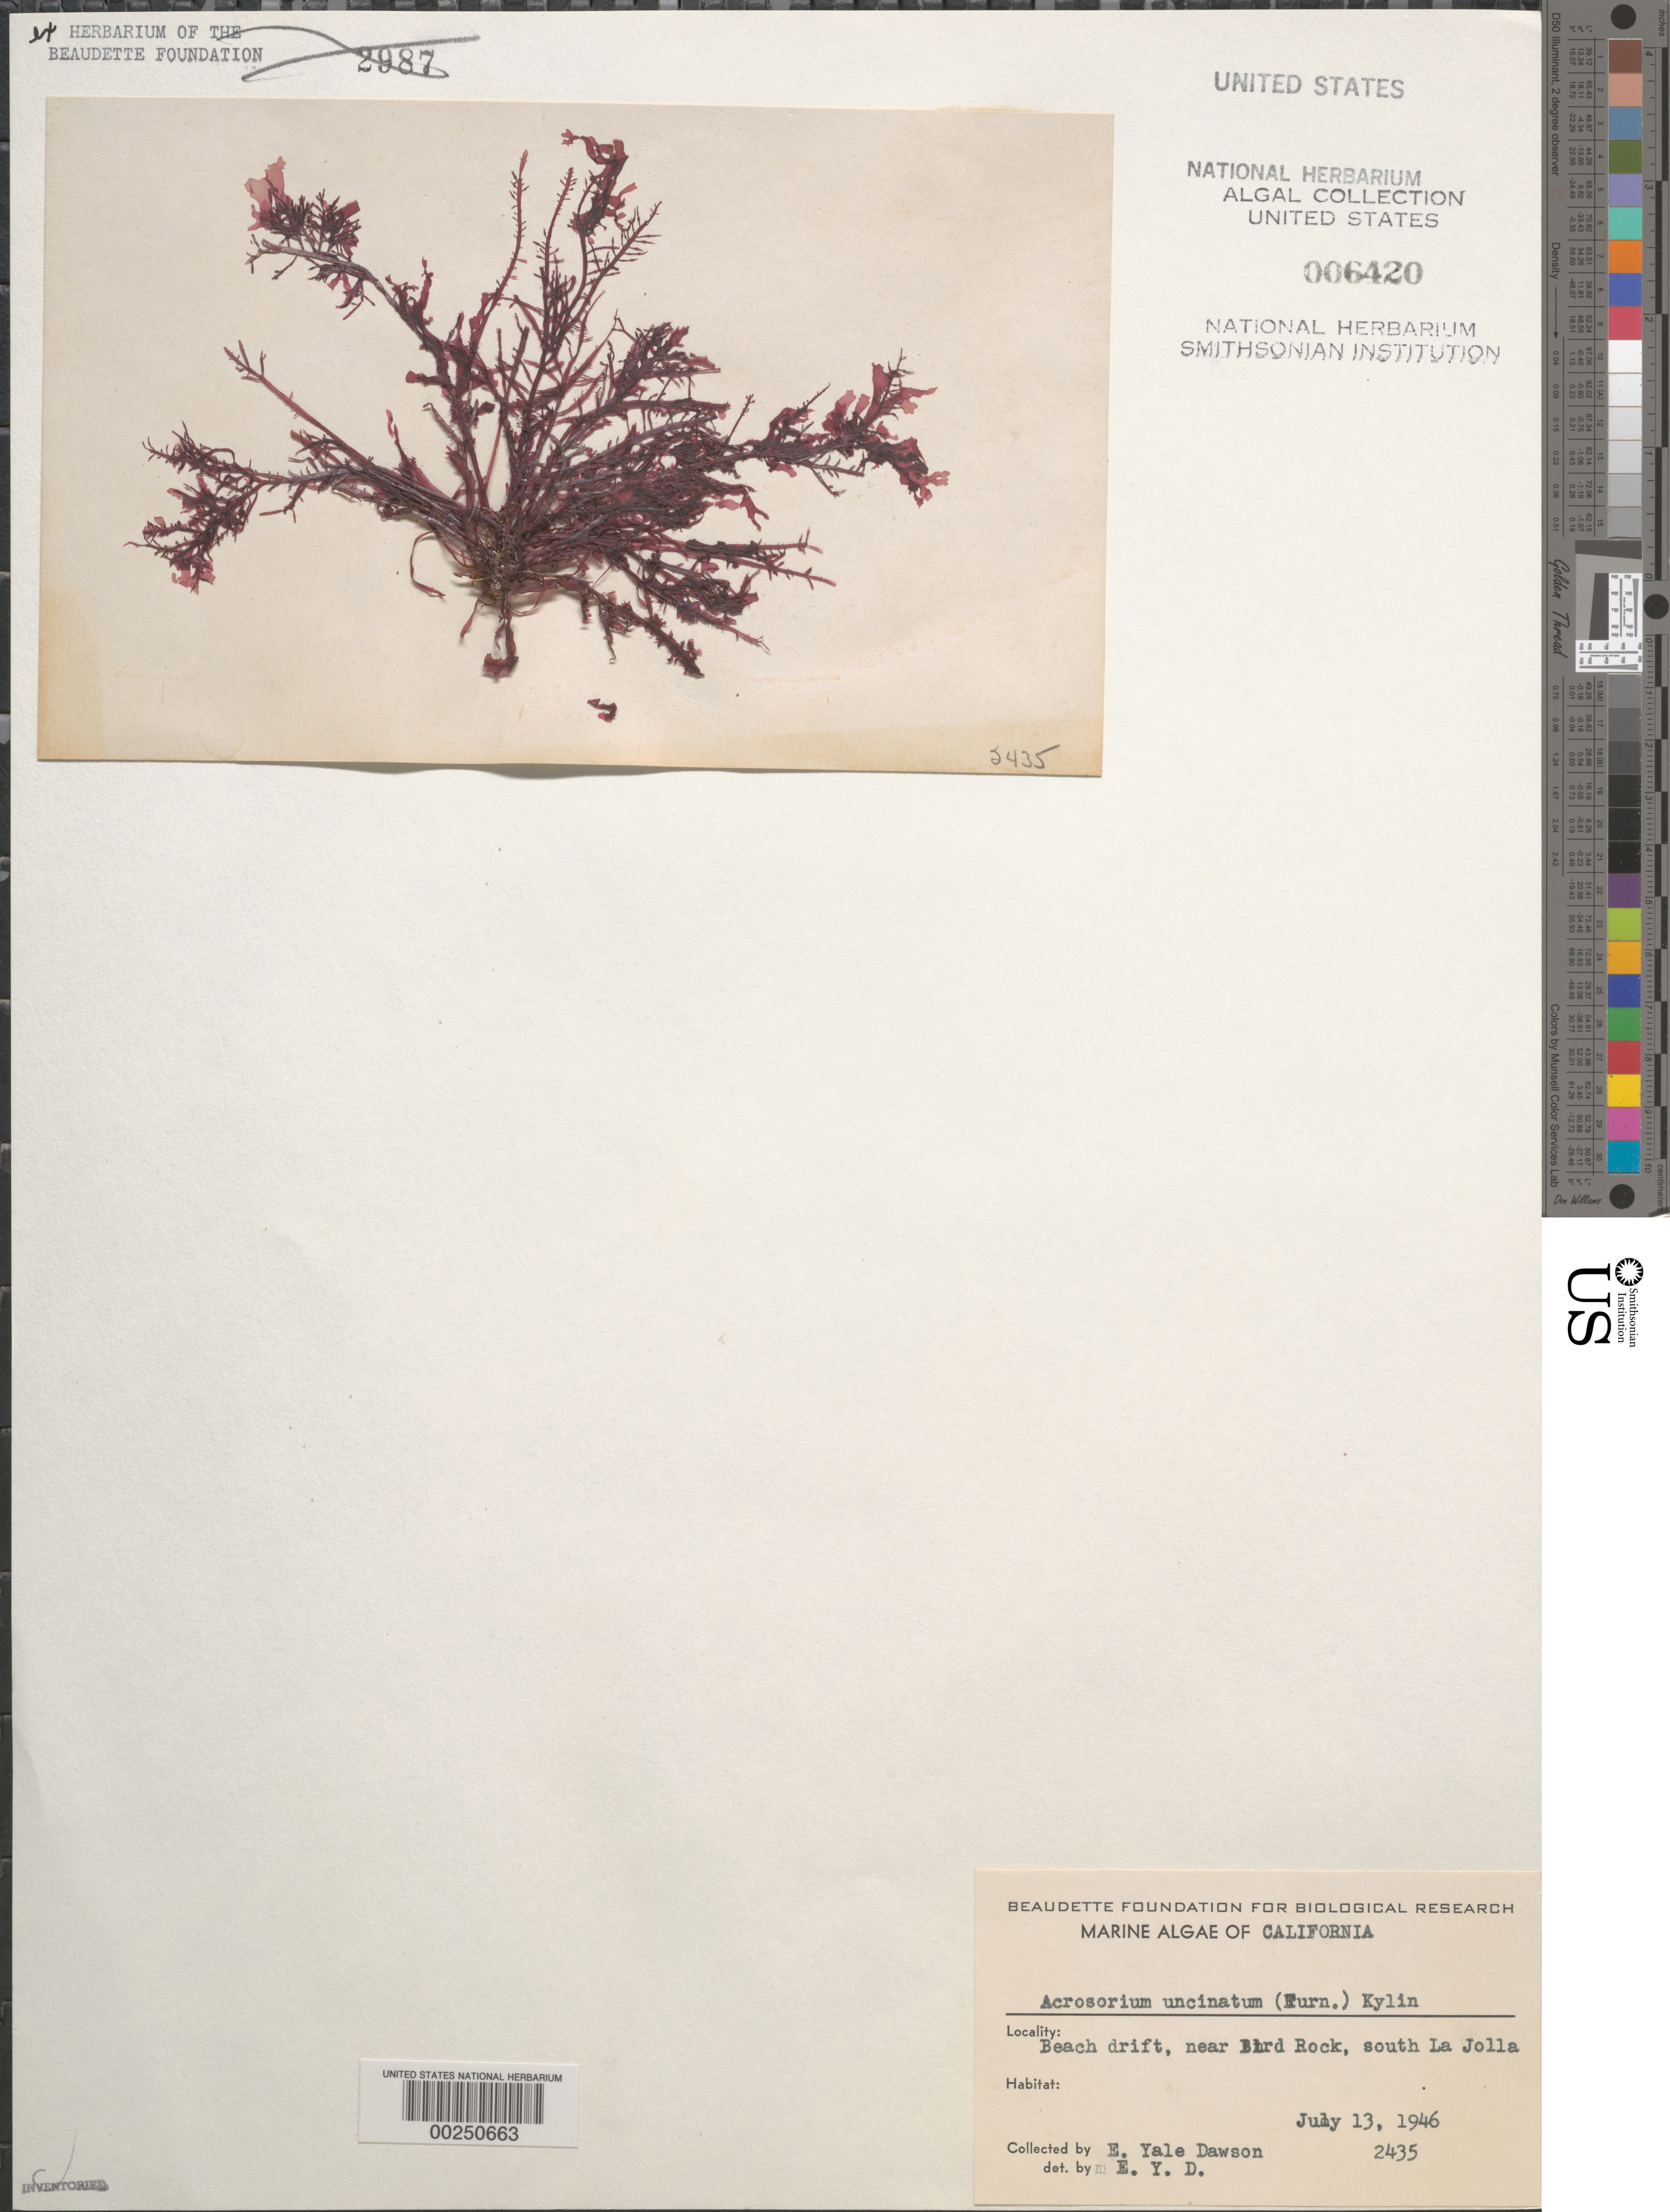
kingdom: Plantae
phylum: Rhodophyta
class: Florideophyceae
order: Ceramiales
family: Delesseriaceae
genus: Cryptopleura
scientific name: Cryptopleura ramosa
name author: (Huds.) L.M. Newton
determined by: Algae name updating Project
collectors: E. Y. Dawson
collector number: EYD 2435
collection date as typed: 13 Jul 1946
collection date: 1946-07-13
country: United States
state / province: California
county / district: San Diego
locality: La Jolla, near Bird Rock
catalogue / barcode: US 6420